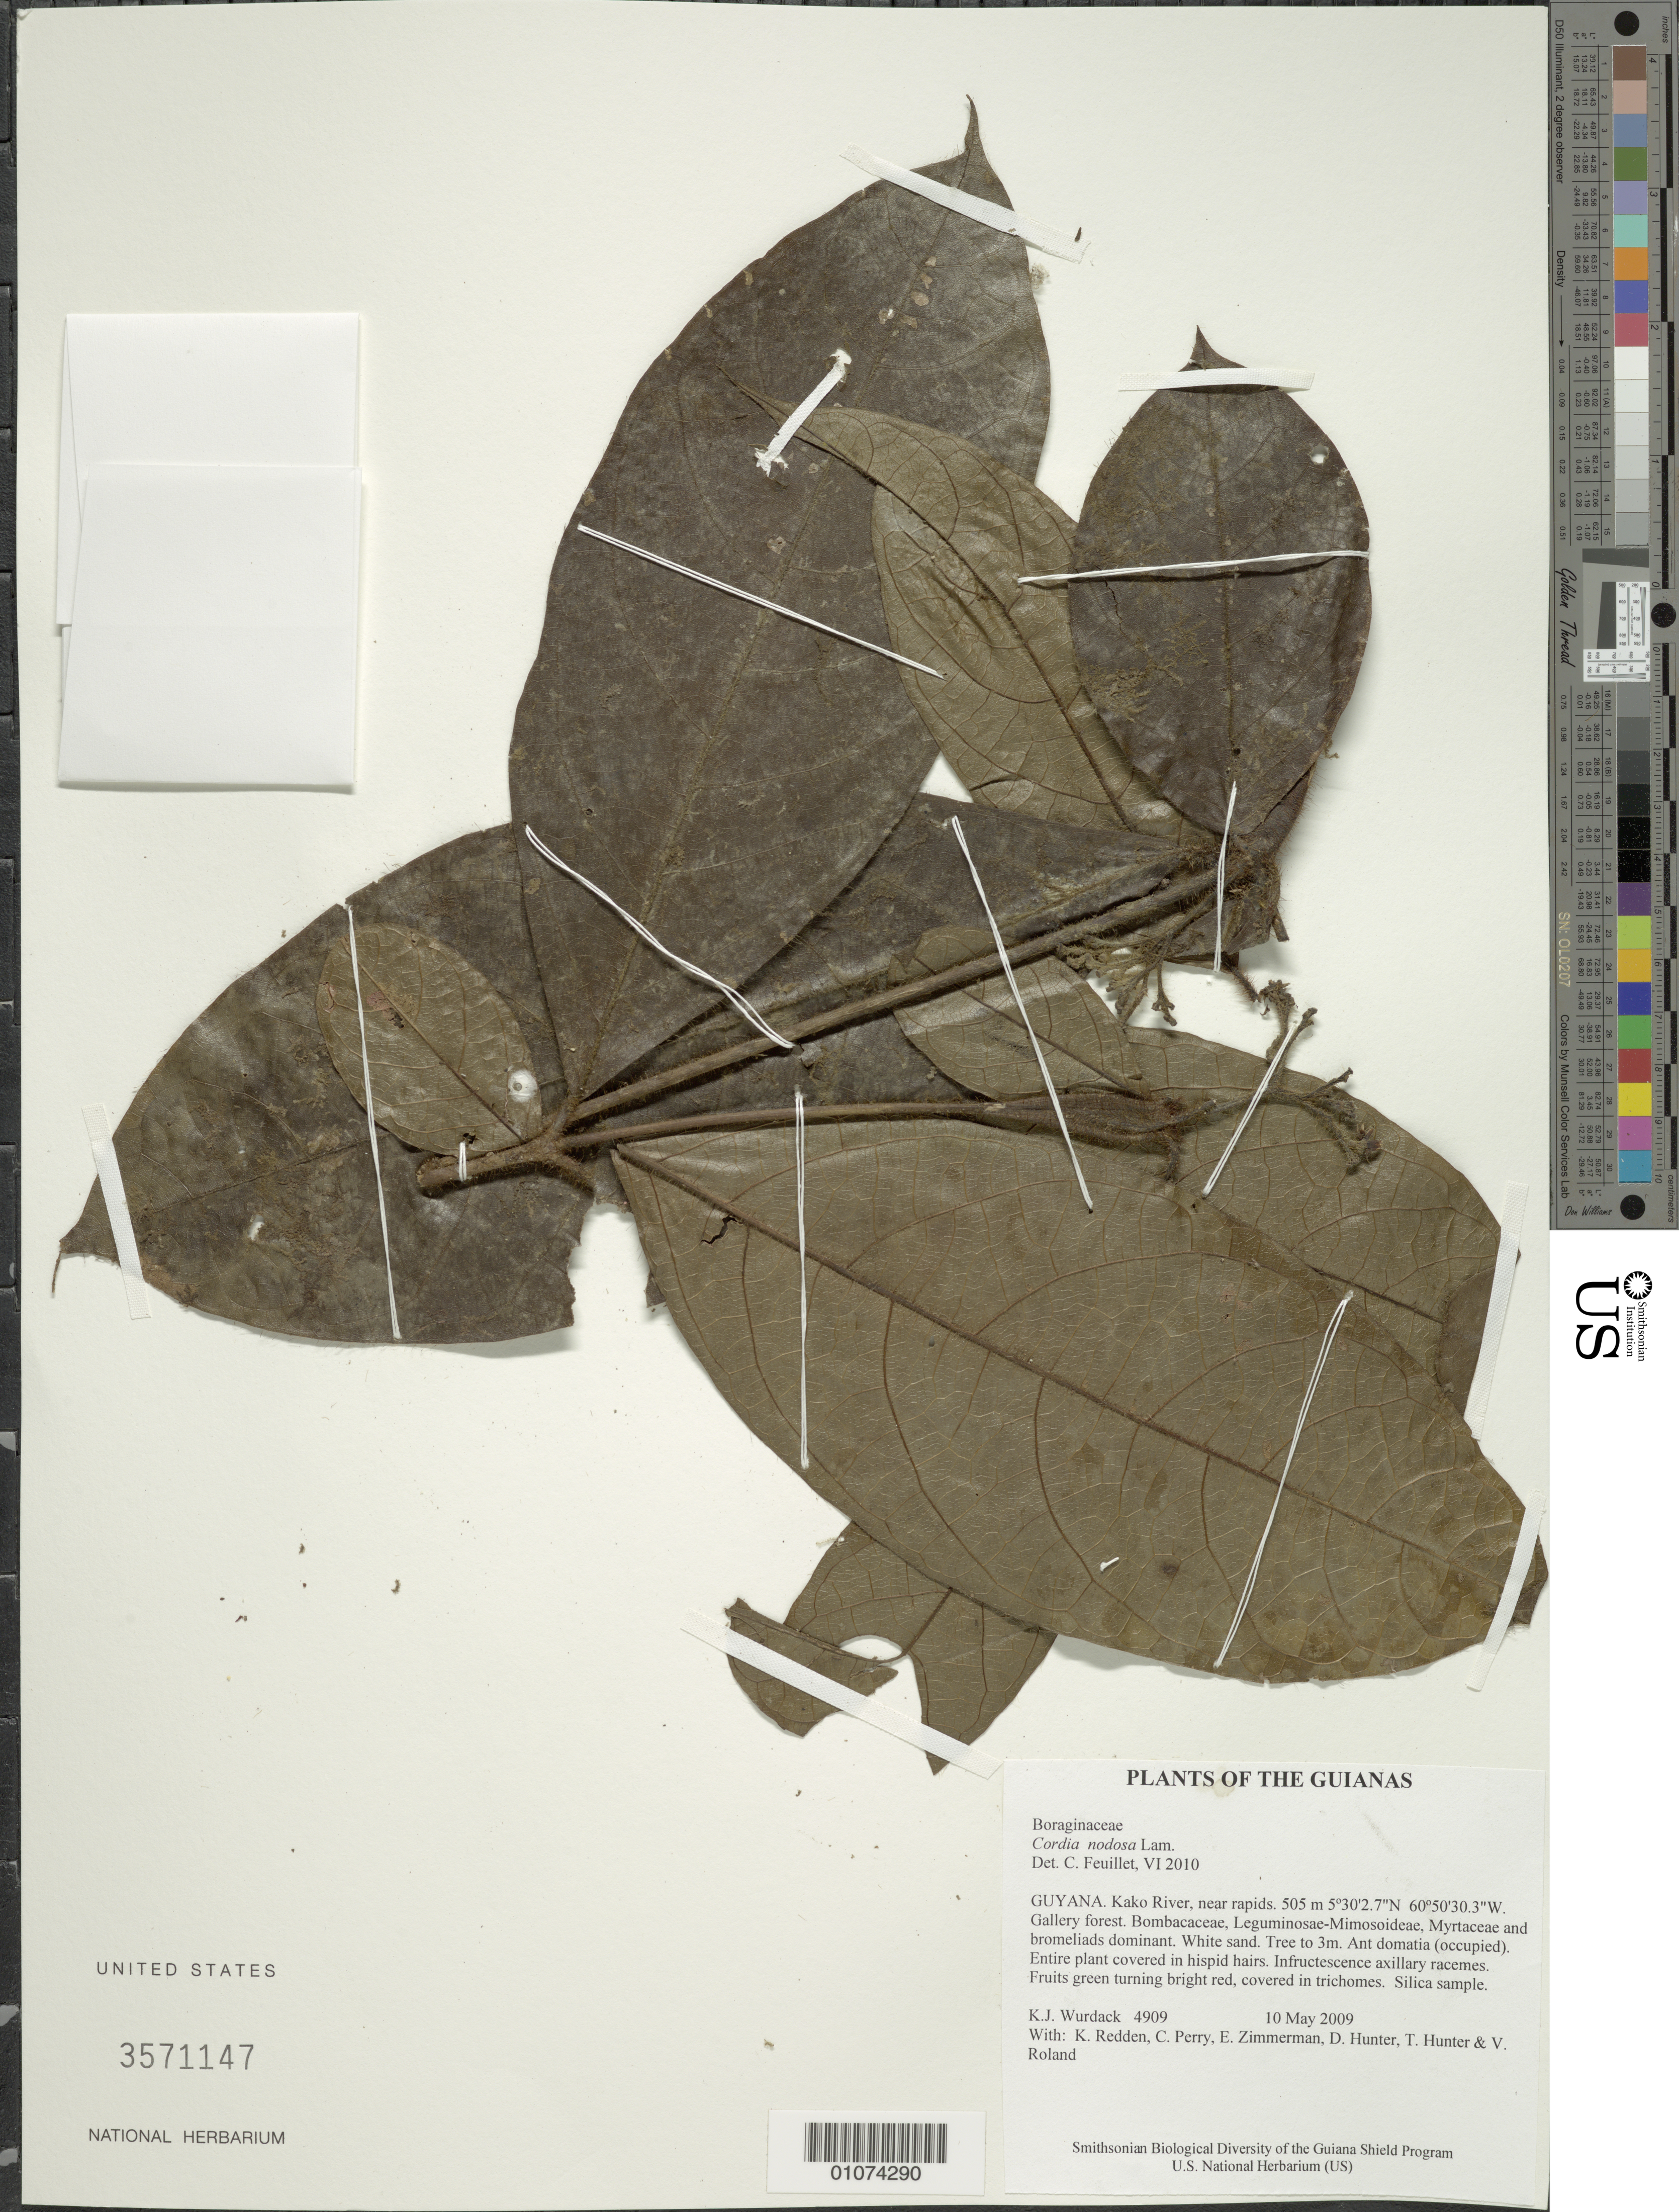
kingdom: Plantae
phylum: Tracheophyta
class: Magnoliopsida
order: Boraginales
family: Cordiaceae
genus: Cordia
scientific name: Cordia nodosa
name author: Lam.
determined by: Feuillet, C.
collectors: K. Wurdack, K. M. Redden, C. Perry, E. Zimmerman, D. Hunter, T. Hunter & V. Roland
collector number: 4909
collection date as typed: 10 May 2009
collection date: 2009-05-10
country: Guyana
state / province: Cuyuni-Mazaruni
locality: Kako River, near rapids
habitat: Gallery forest. Bombacaceae, Leguminosae-Mimosoideae, Myrtaceae and bromeliads dominant. White sand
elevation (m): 505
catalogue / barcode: US 3571147